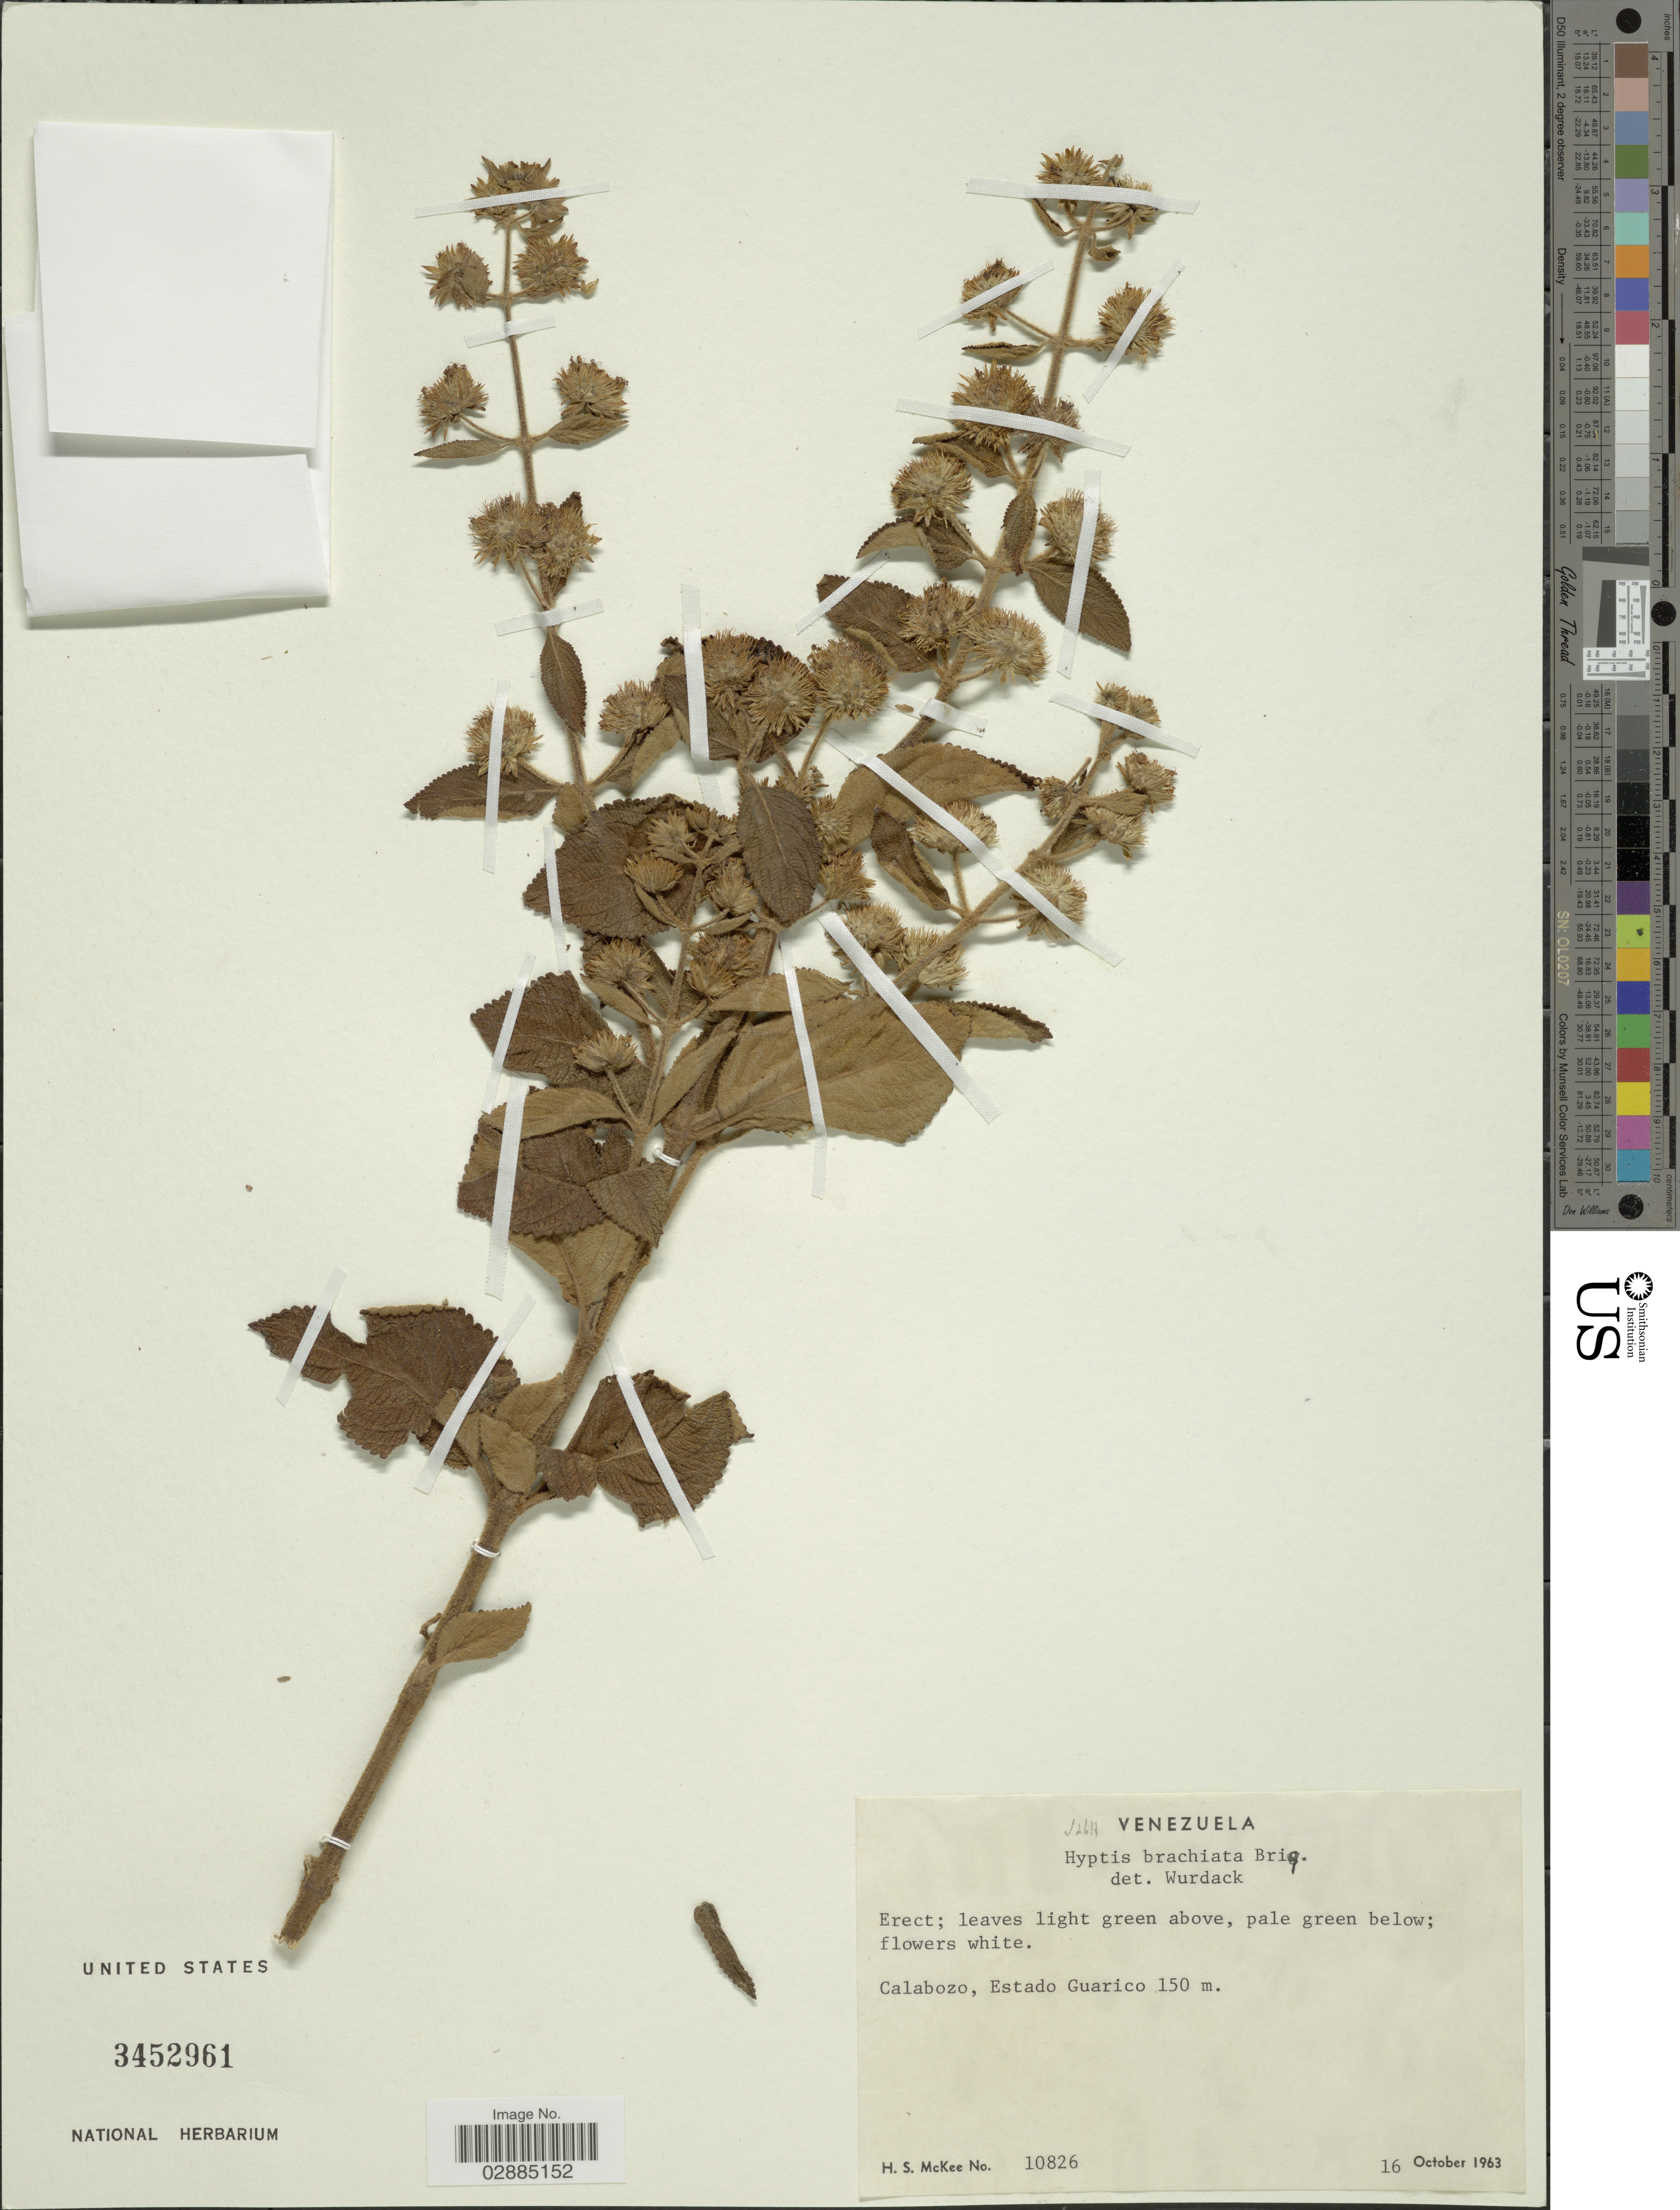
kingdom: Plantae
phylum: Tracheophyta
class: Magnoliopsida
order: Lamiales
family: Lamiaceae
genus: Hyptis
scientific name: Hyptis brachiata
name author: Briq.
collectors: H. S. McKee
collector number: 10826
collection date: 1963-10-16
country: Venezuela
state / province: Guárico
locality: Calabozo.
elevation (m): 150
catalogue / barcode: US 3452961